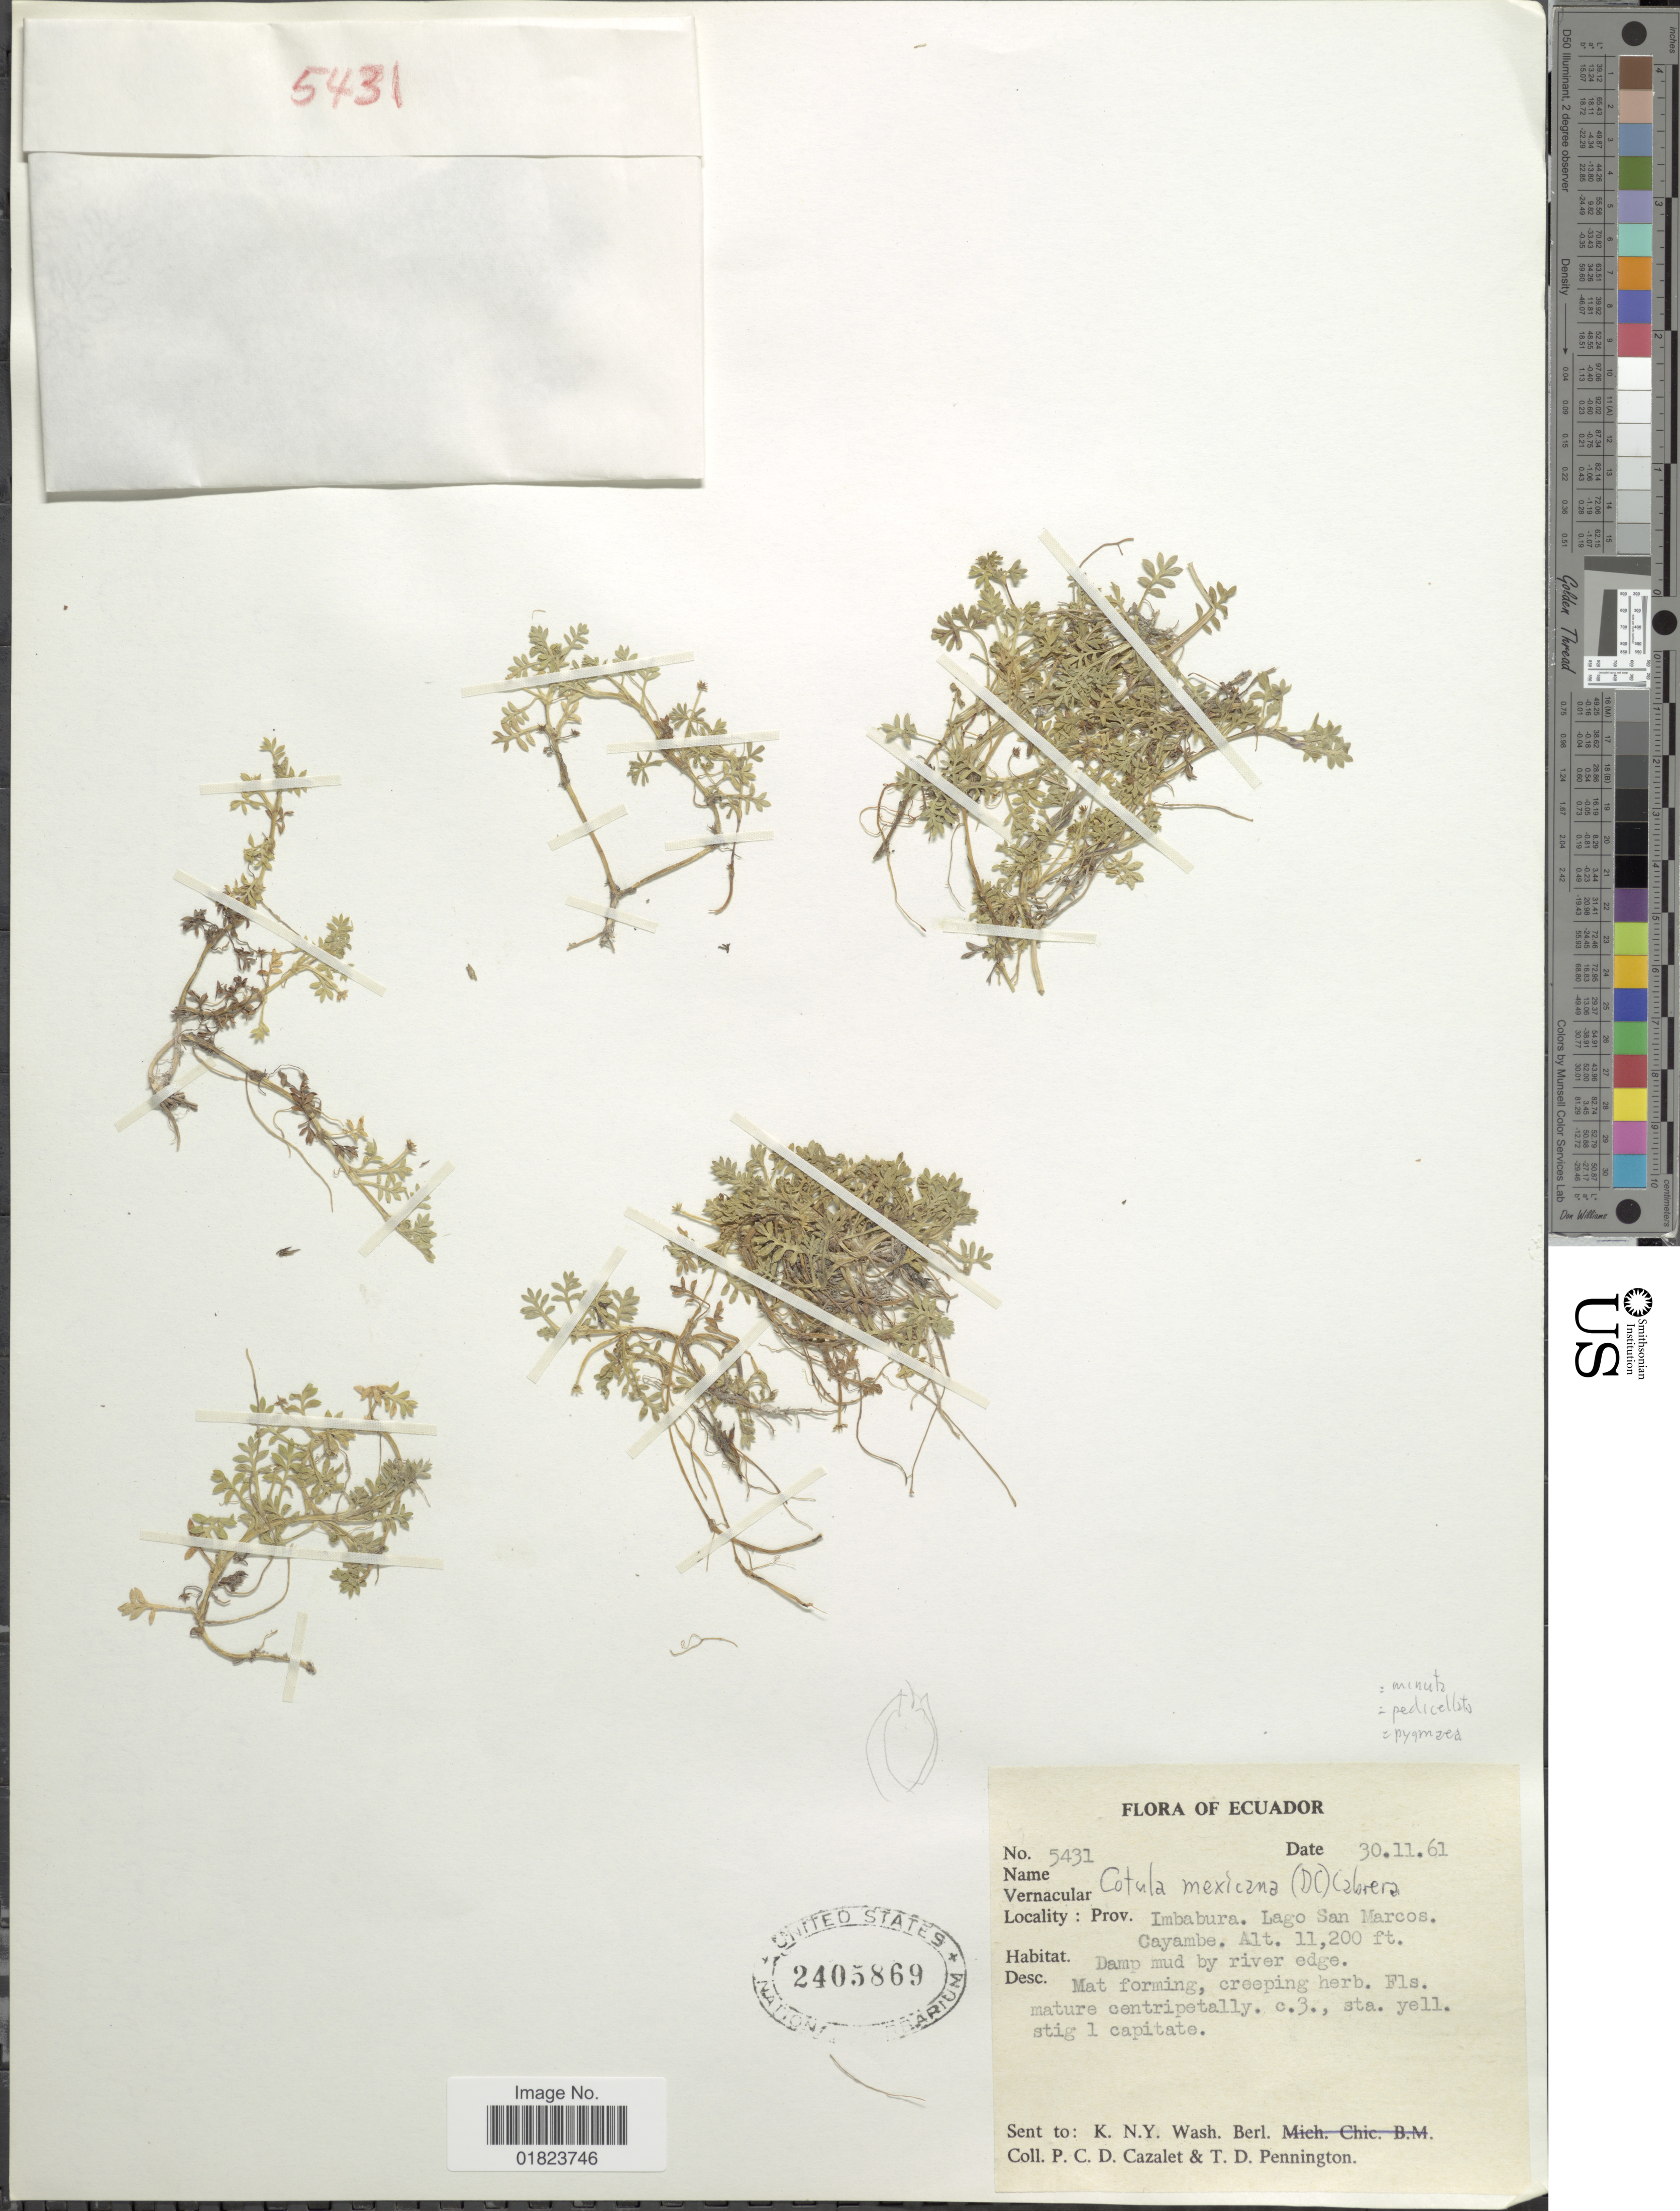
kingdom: Plantae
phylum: Tracheophyta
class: Magnoliopsida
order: Asterales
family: Asteraceae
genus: Cotula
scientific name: Cotula minuta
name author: G. Forst.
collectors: P. C. D. Cazalet & T. D. Pennington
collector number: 5431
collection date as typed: Transcribed d/m/y: 30/11/61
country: Ecuador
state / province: Imbabura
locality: Prov. Imbabura, Lago San Marcos. Cayambe.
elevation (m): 3414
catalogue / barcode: US 2405869